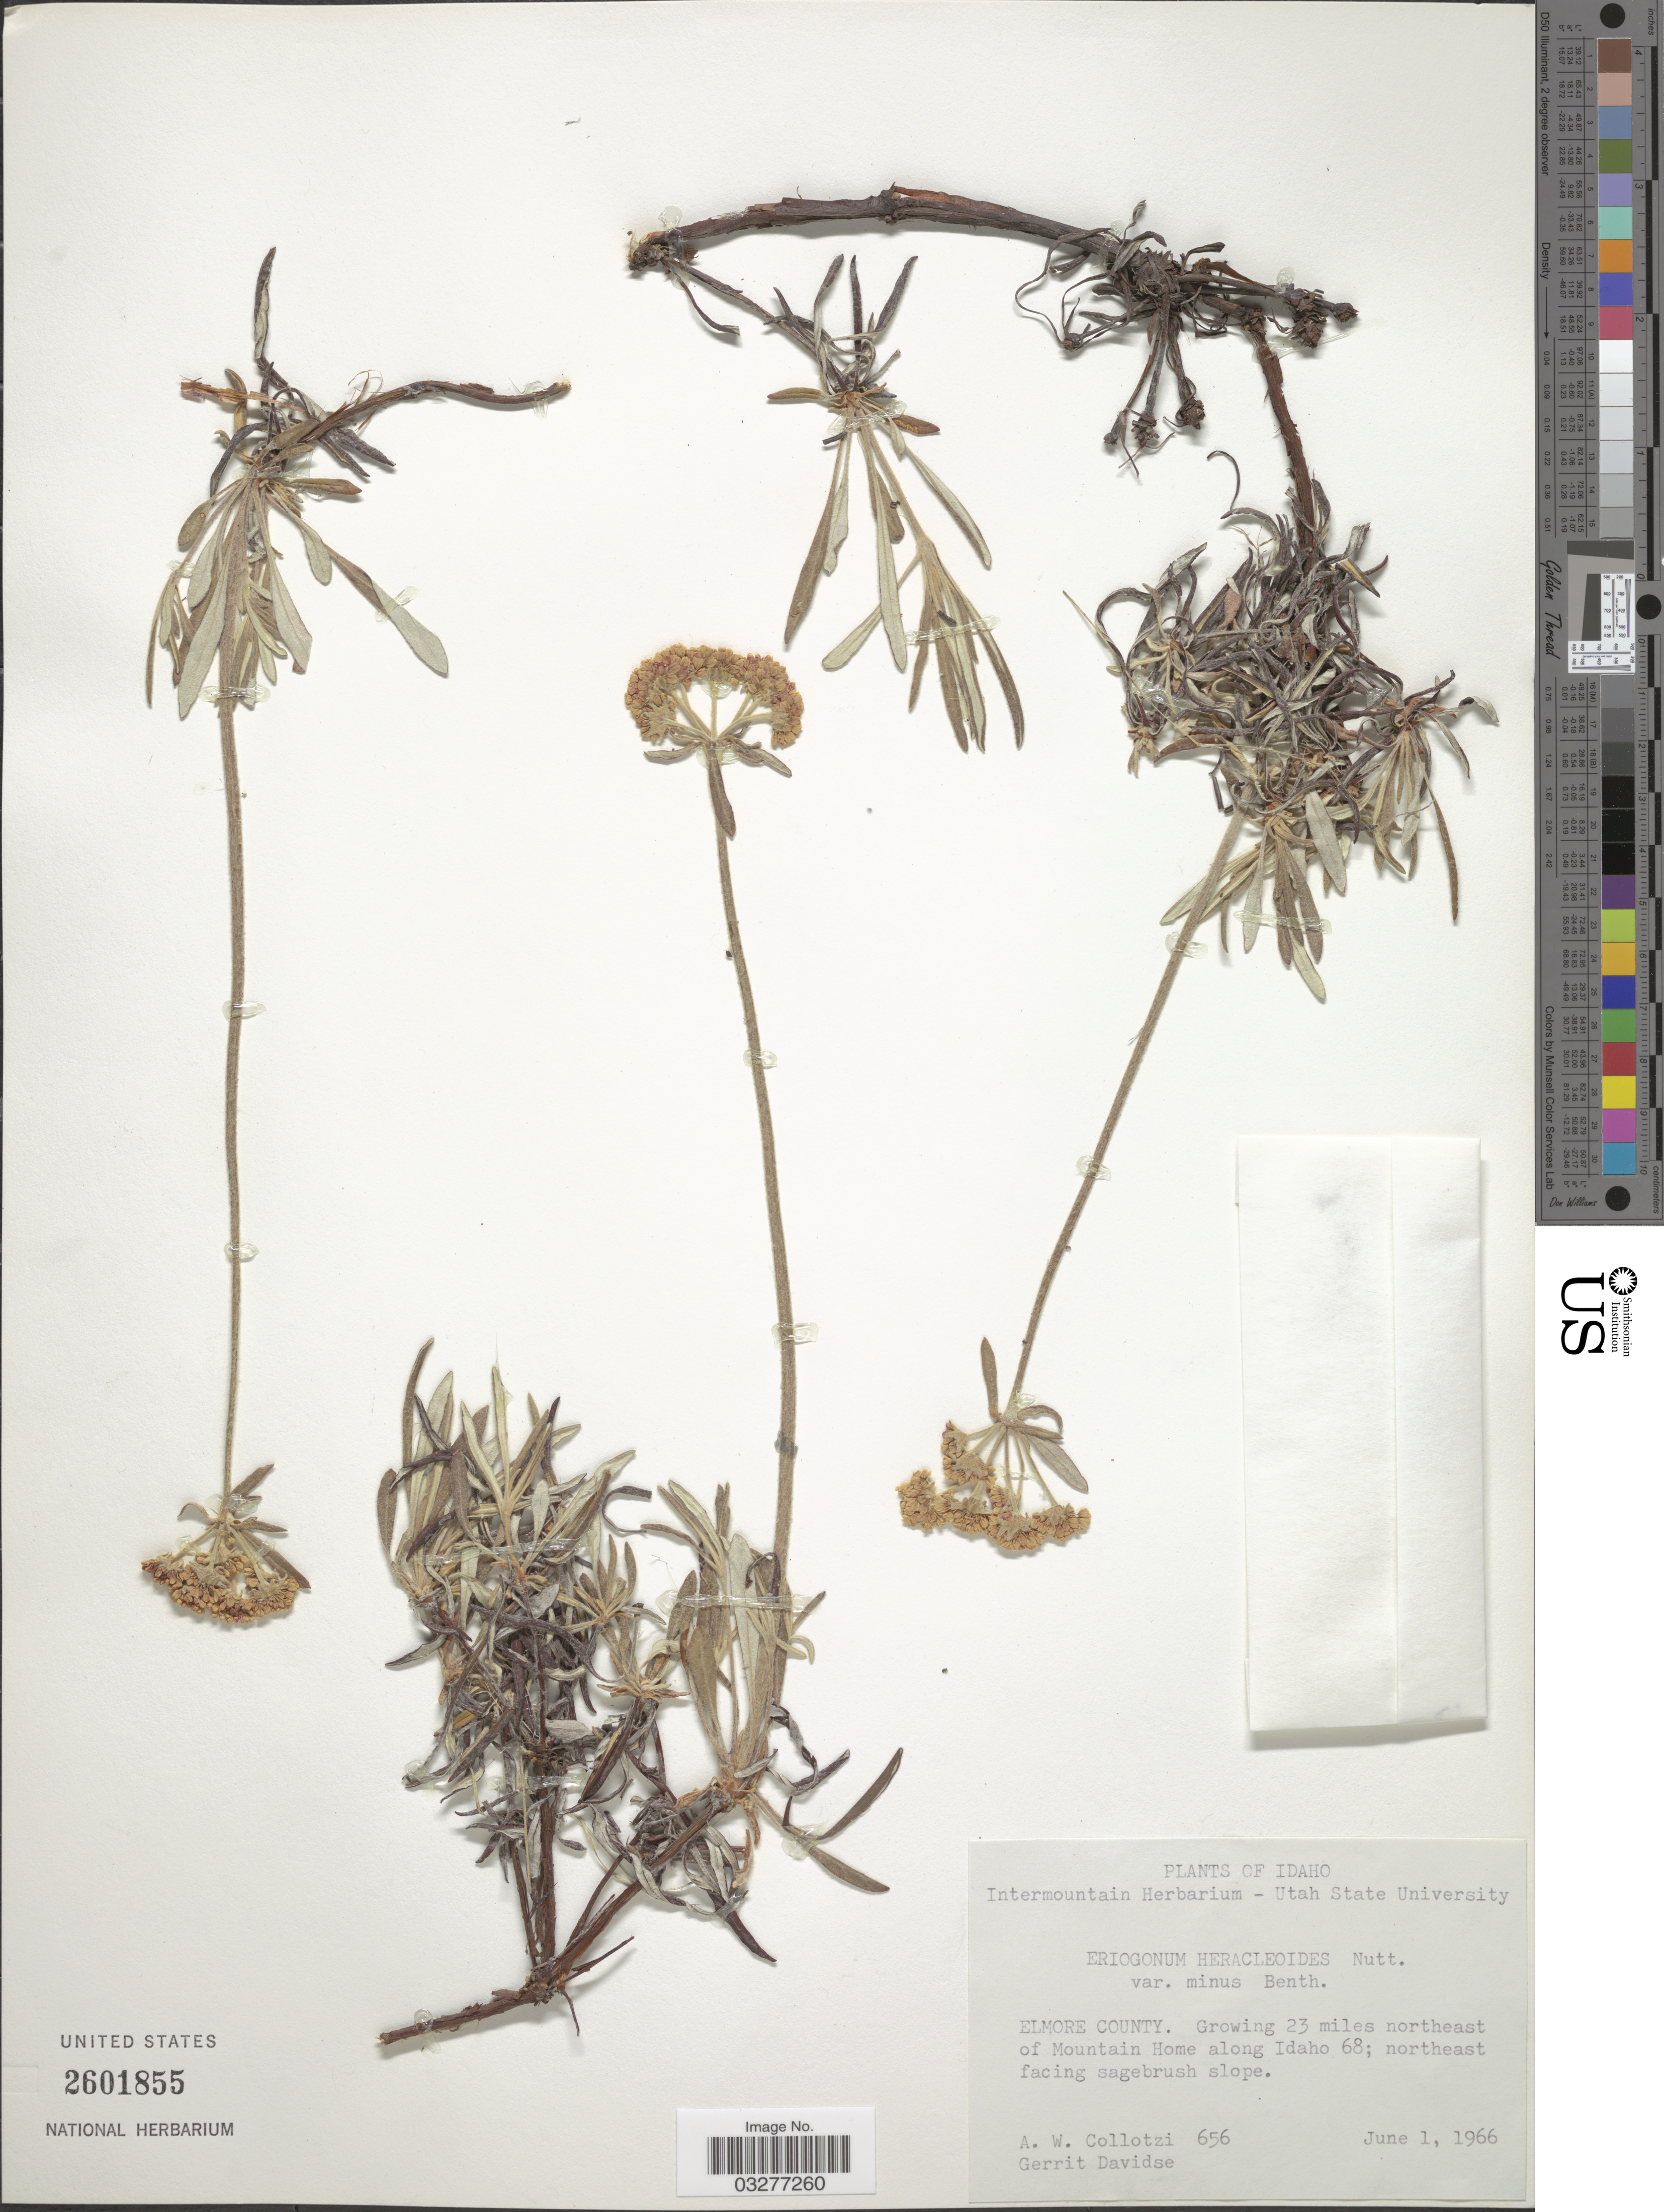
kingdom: Plantae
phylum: Tracheophyta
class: Magnoliopsida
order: Caryophyllales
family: Polygonaceae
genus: Eriogonum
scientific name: Eriogonum heracleoides var. leucophaeum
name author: Reveal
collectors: A. W. Collotzi & G. Davidse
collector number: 656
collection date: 1966-06-01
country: United States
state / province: Idaho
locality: Elmore County. Growing 23 miles northeast of Mountain Home along Idaho 68; northeast facing sagebrush slope.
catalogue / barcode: US 2601855